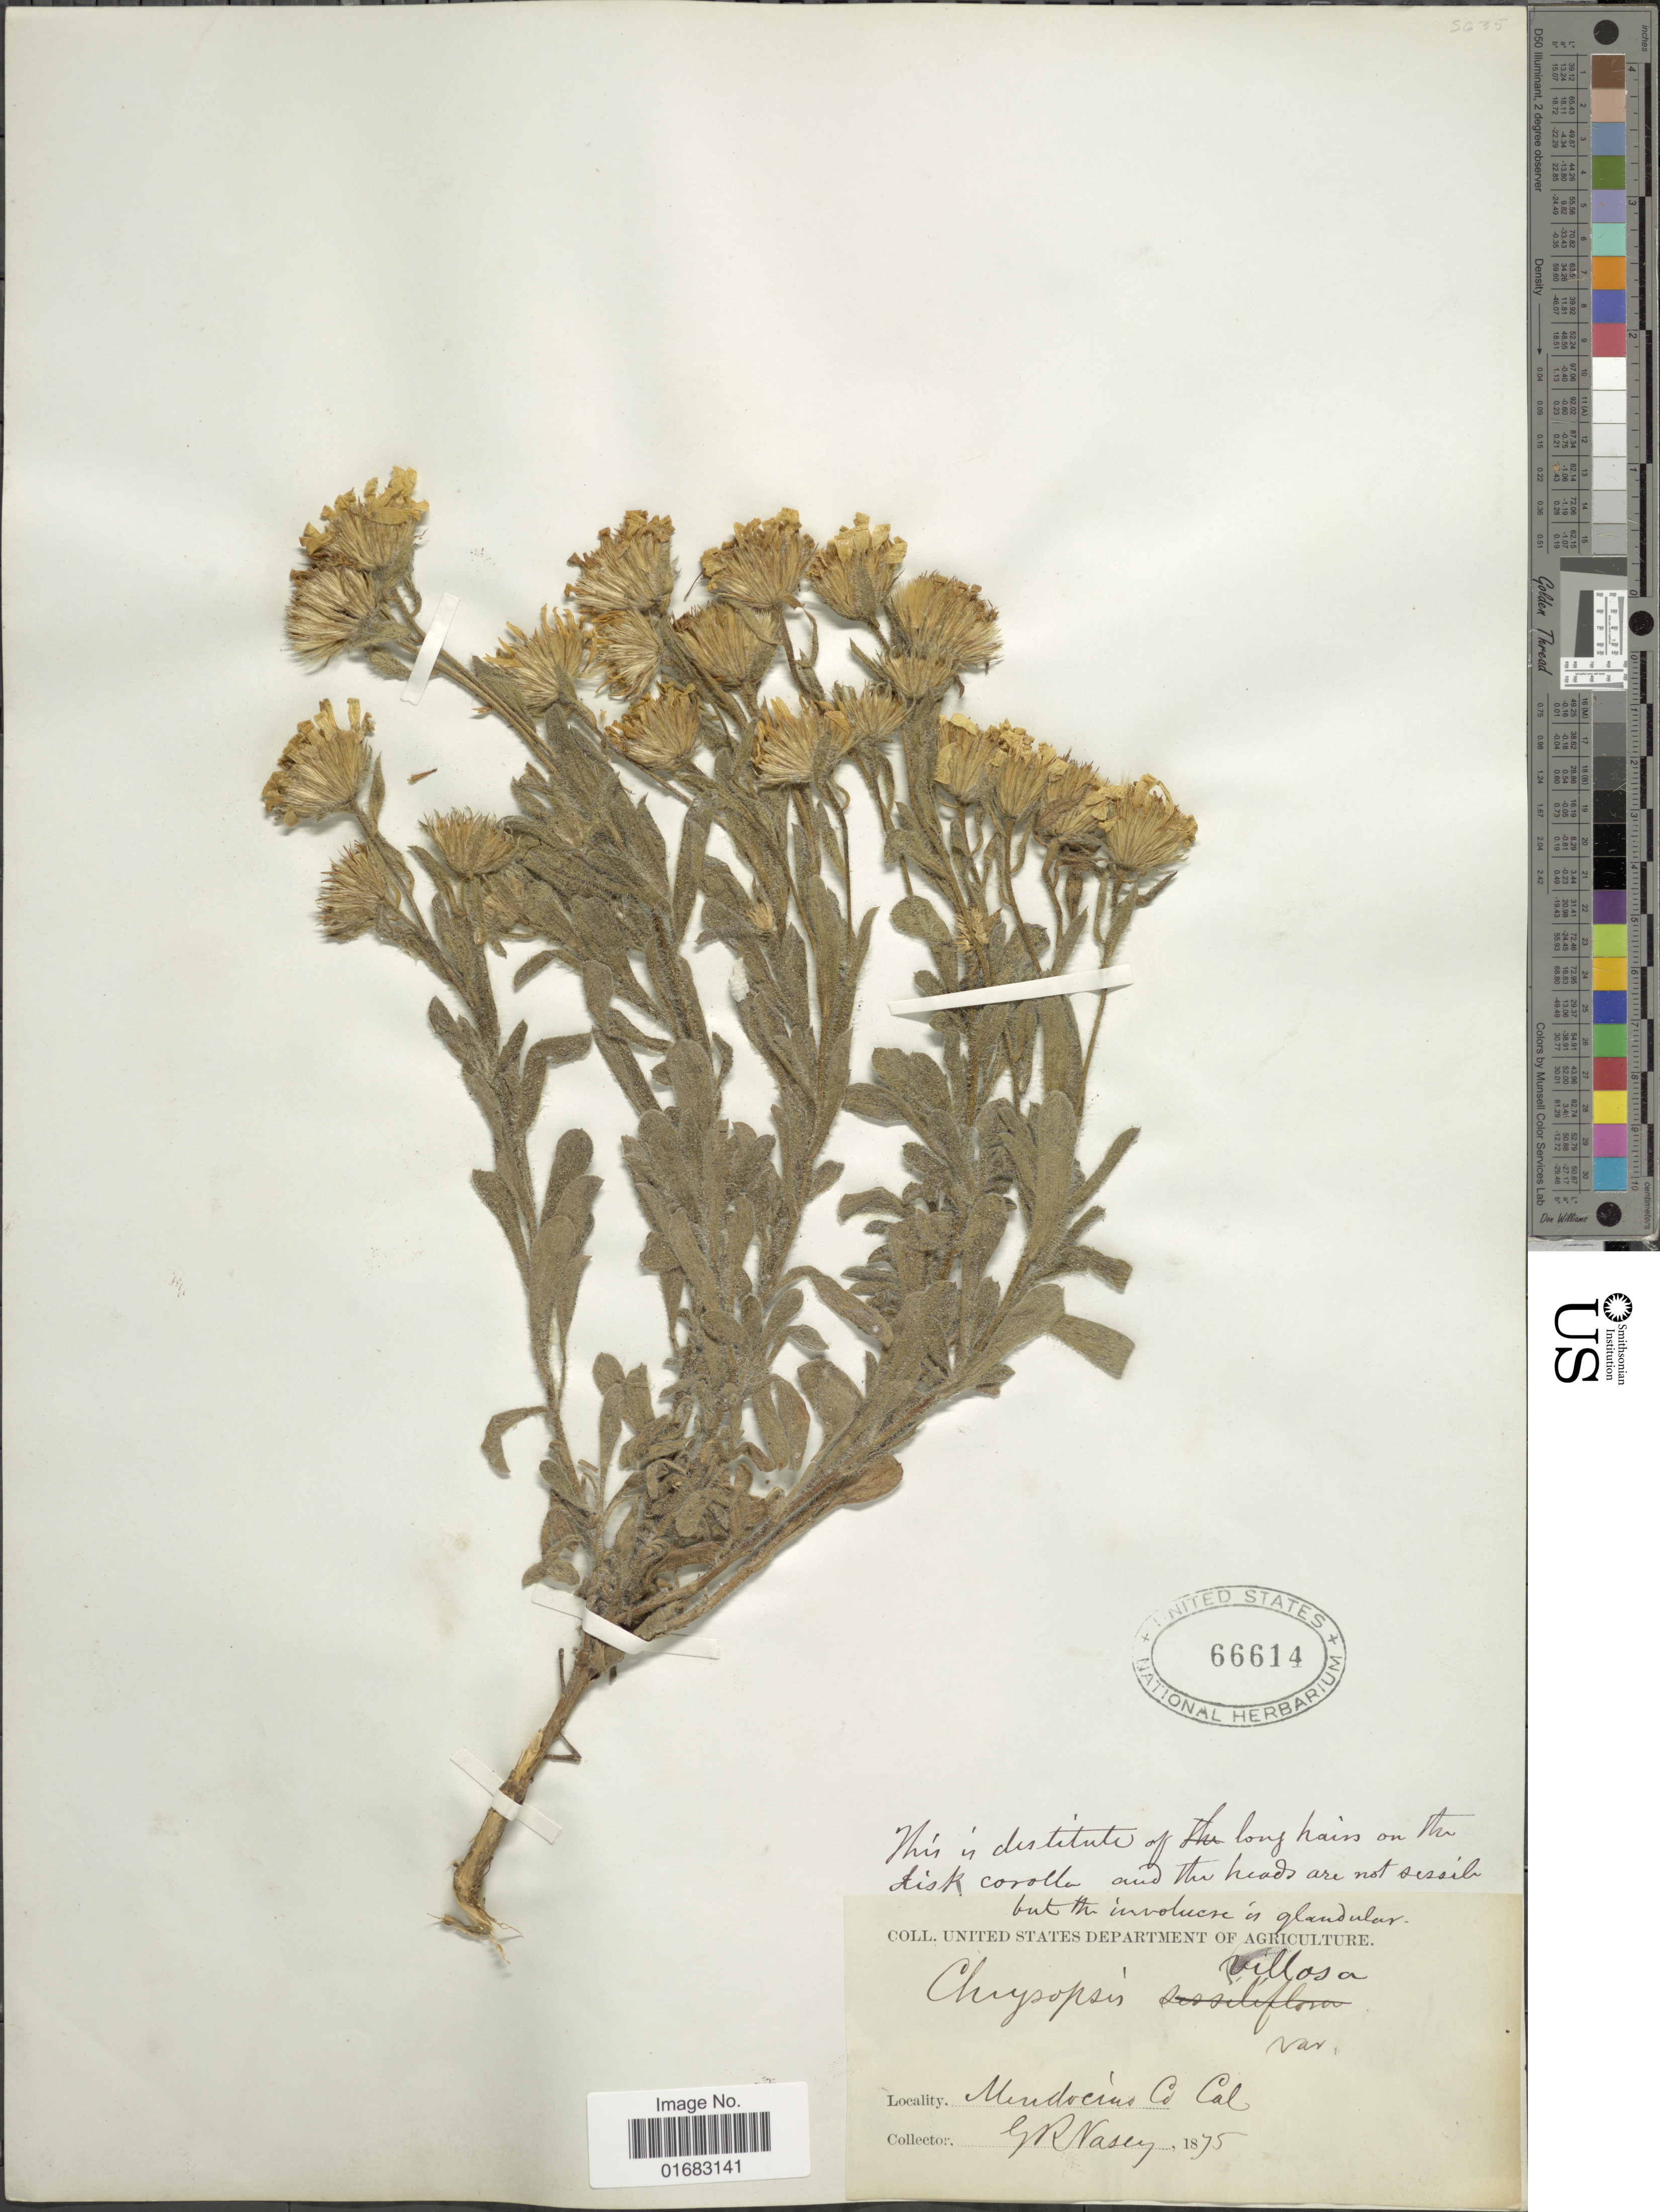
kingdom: Plantae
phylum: Tracheophyta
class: Magnoliopsida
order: Asterales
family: Asteraceae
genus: Heterotheca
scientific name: Heterotheca villosa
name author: (Pursh) Shinners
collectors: G. R. Vasey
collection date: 1875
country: United States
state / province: California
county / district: Mendocino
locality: Mendocino Co. Cal.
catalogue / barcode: US 66614